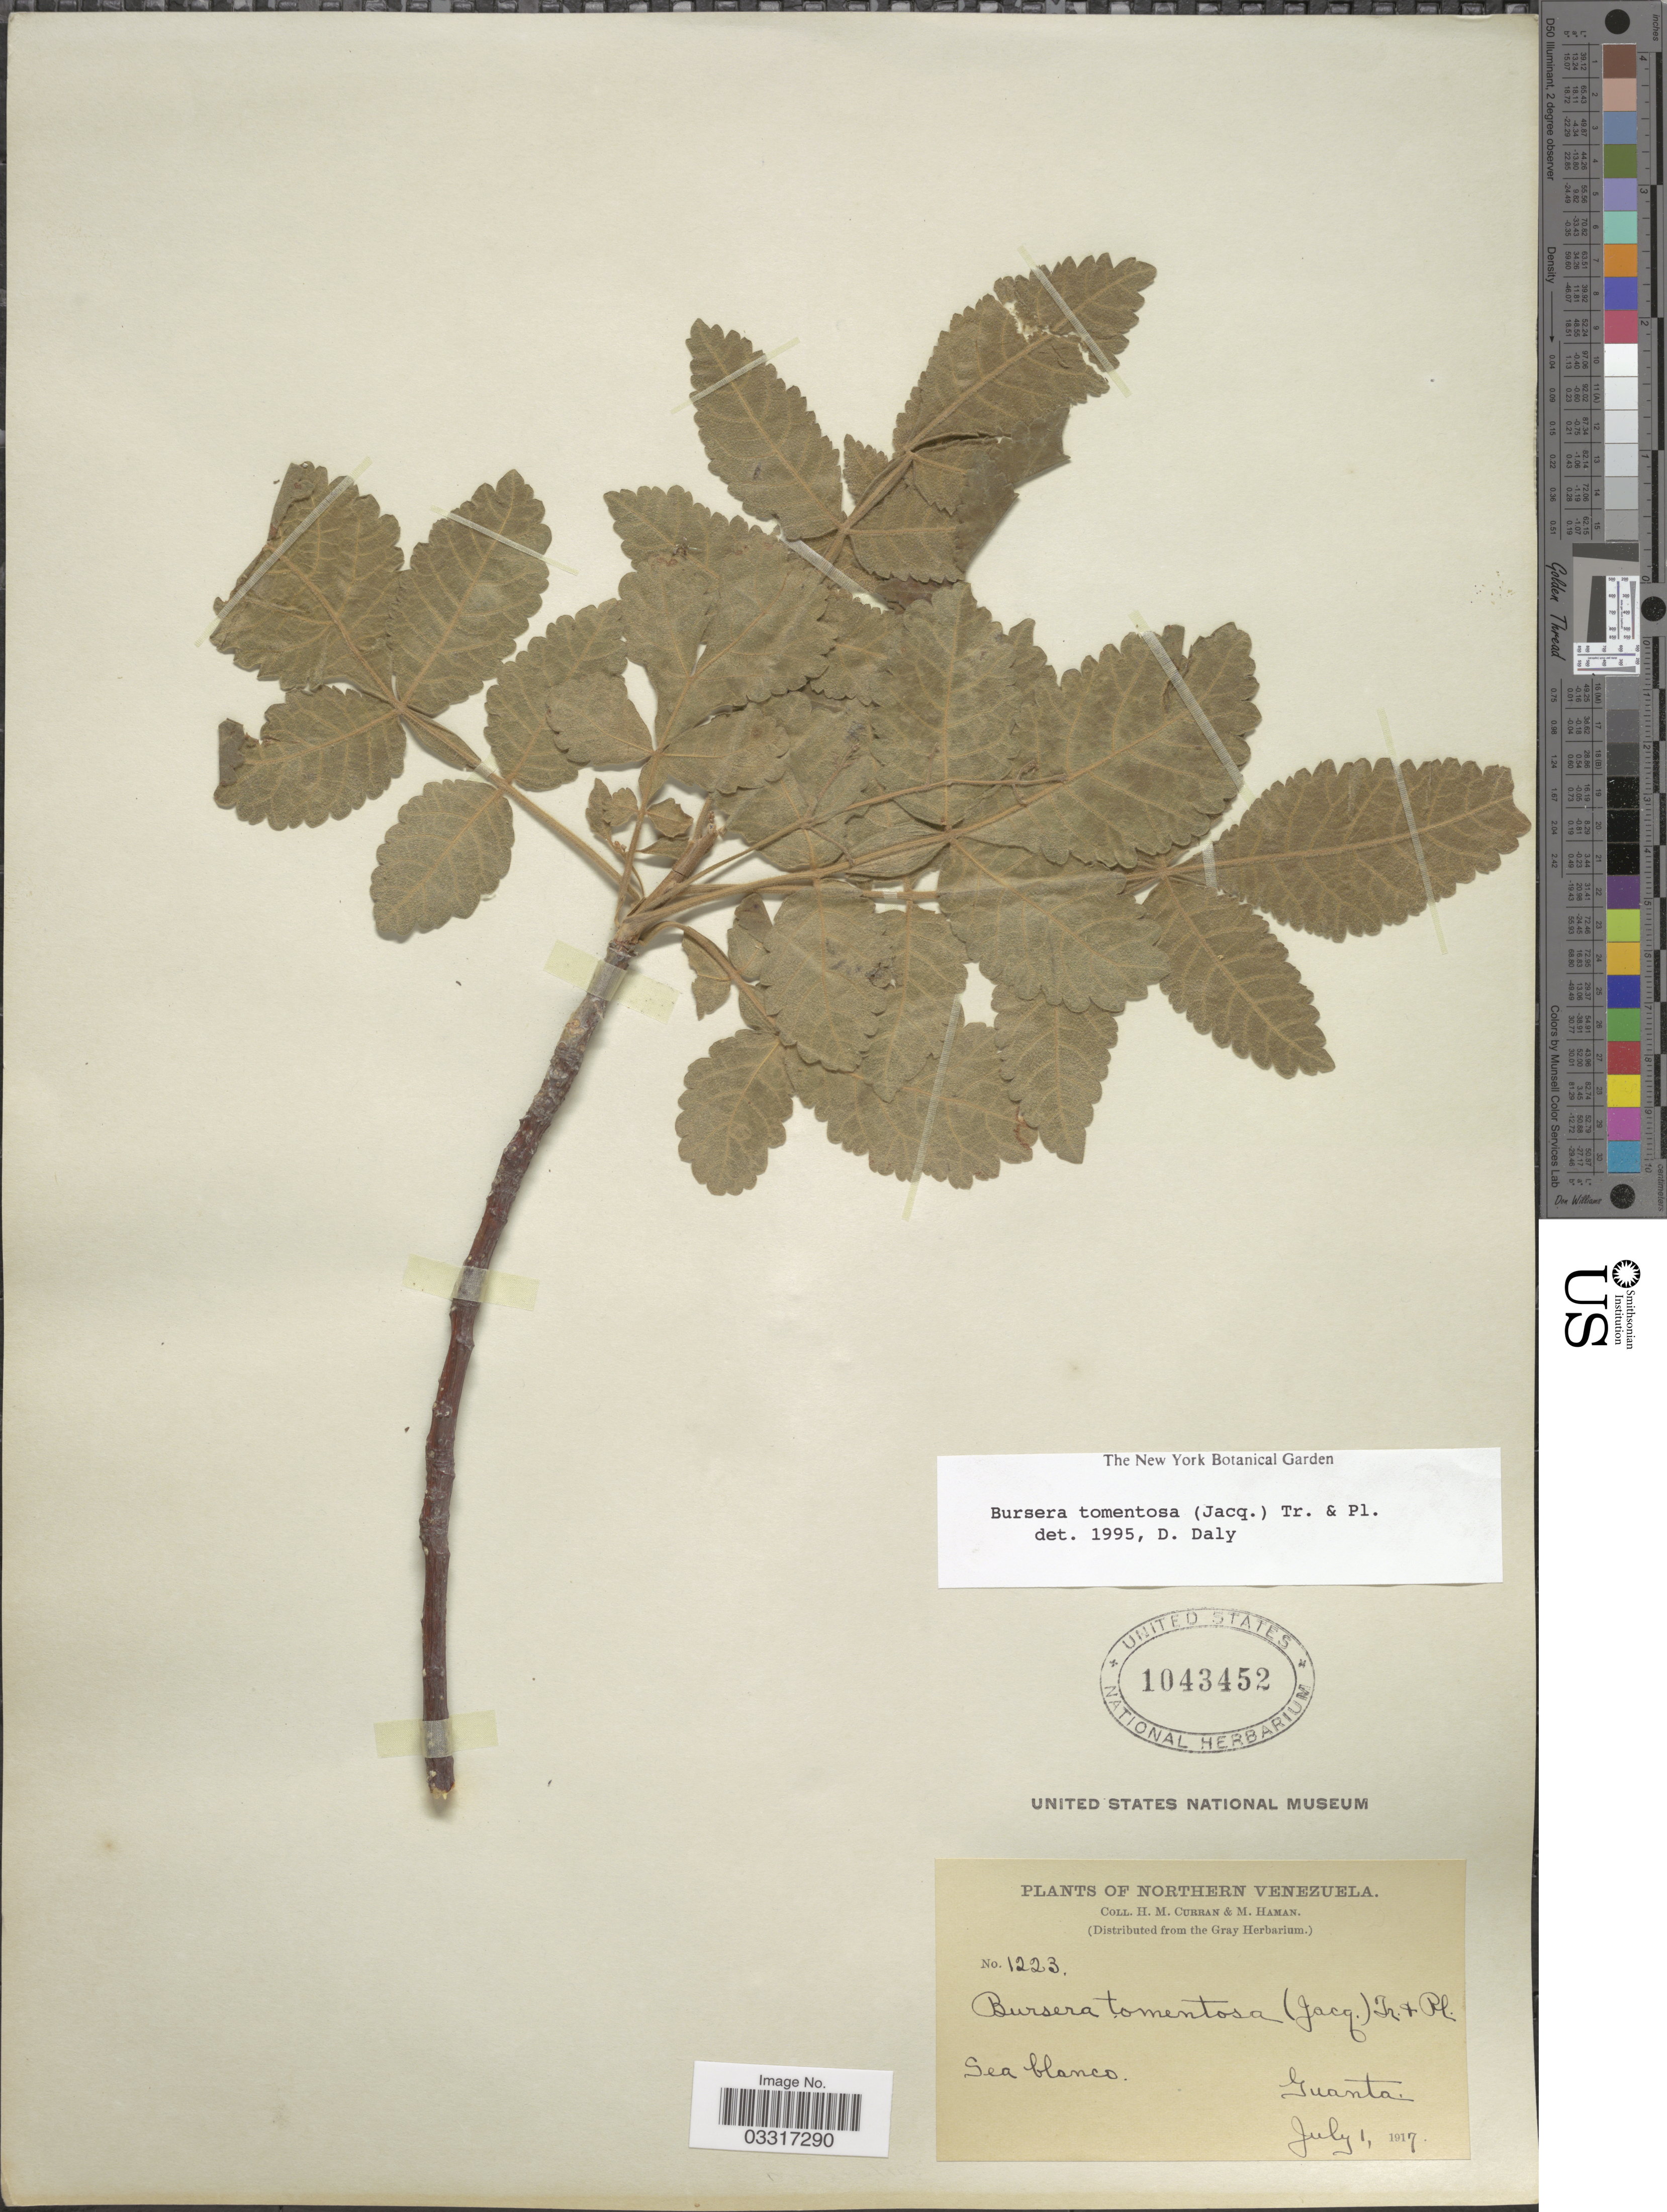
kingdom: Plantae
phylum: Tracheophyta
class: Magnoliopsida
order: Sapindales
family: Burseraceae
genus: Bursera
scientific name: Bursera tomentosa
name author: (Jacq.) Triana & Planch.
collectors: H. M. Curran & M. Haman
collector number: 1223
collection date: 1917-07-01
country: Venezuela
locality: Northern Venezuela. Sea blanco. Guanta.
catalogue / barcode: US 1043452